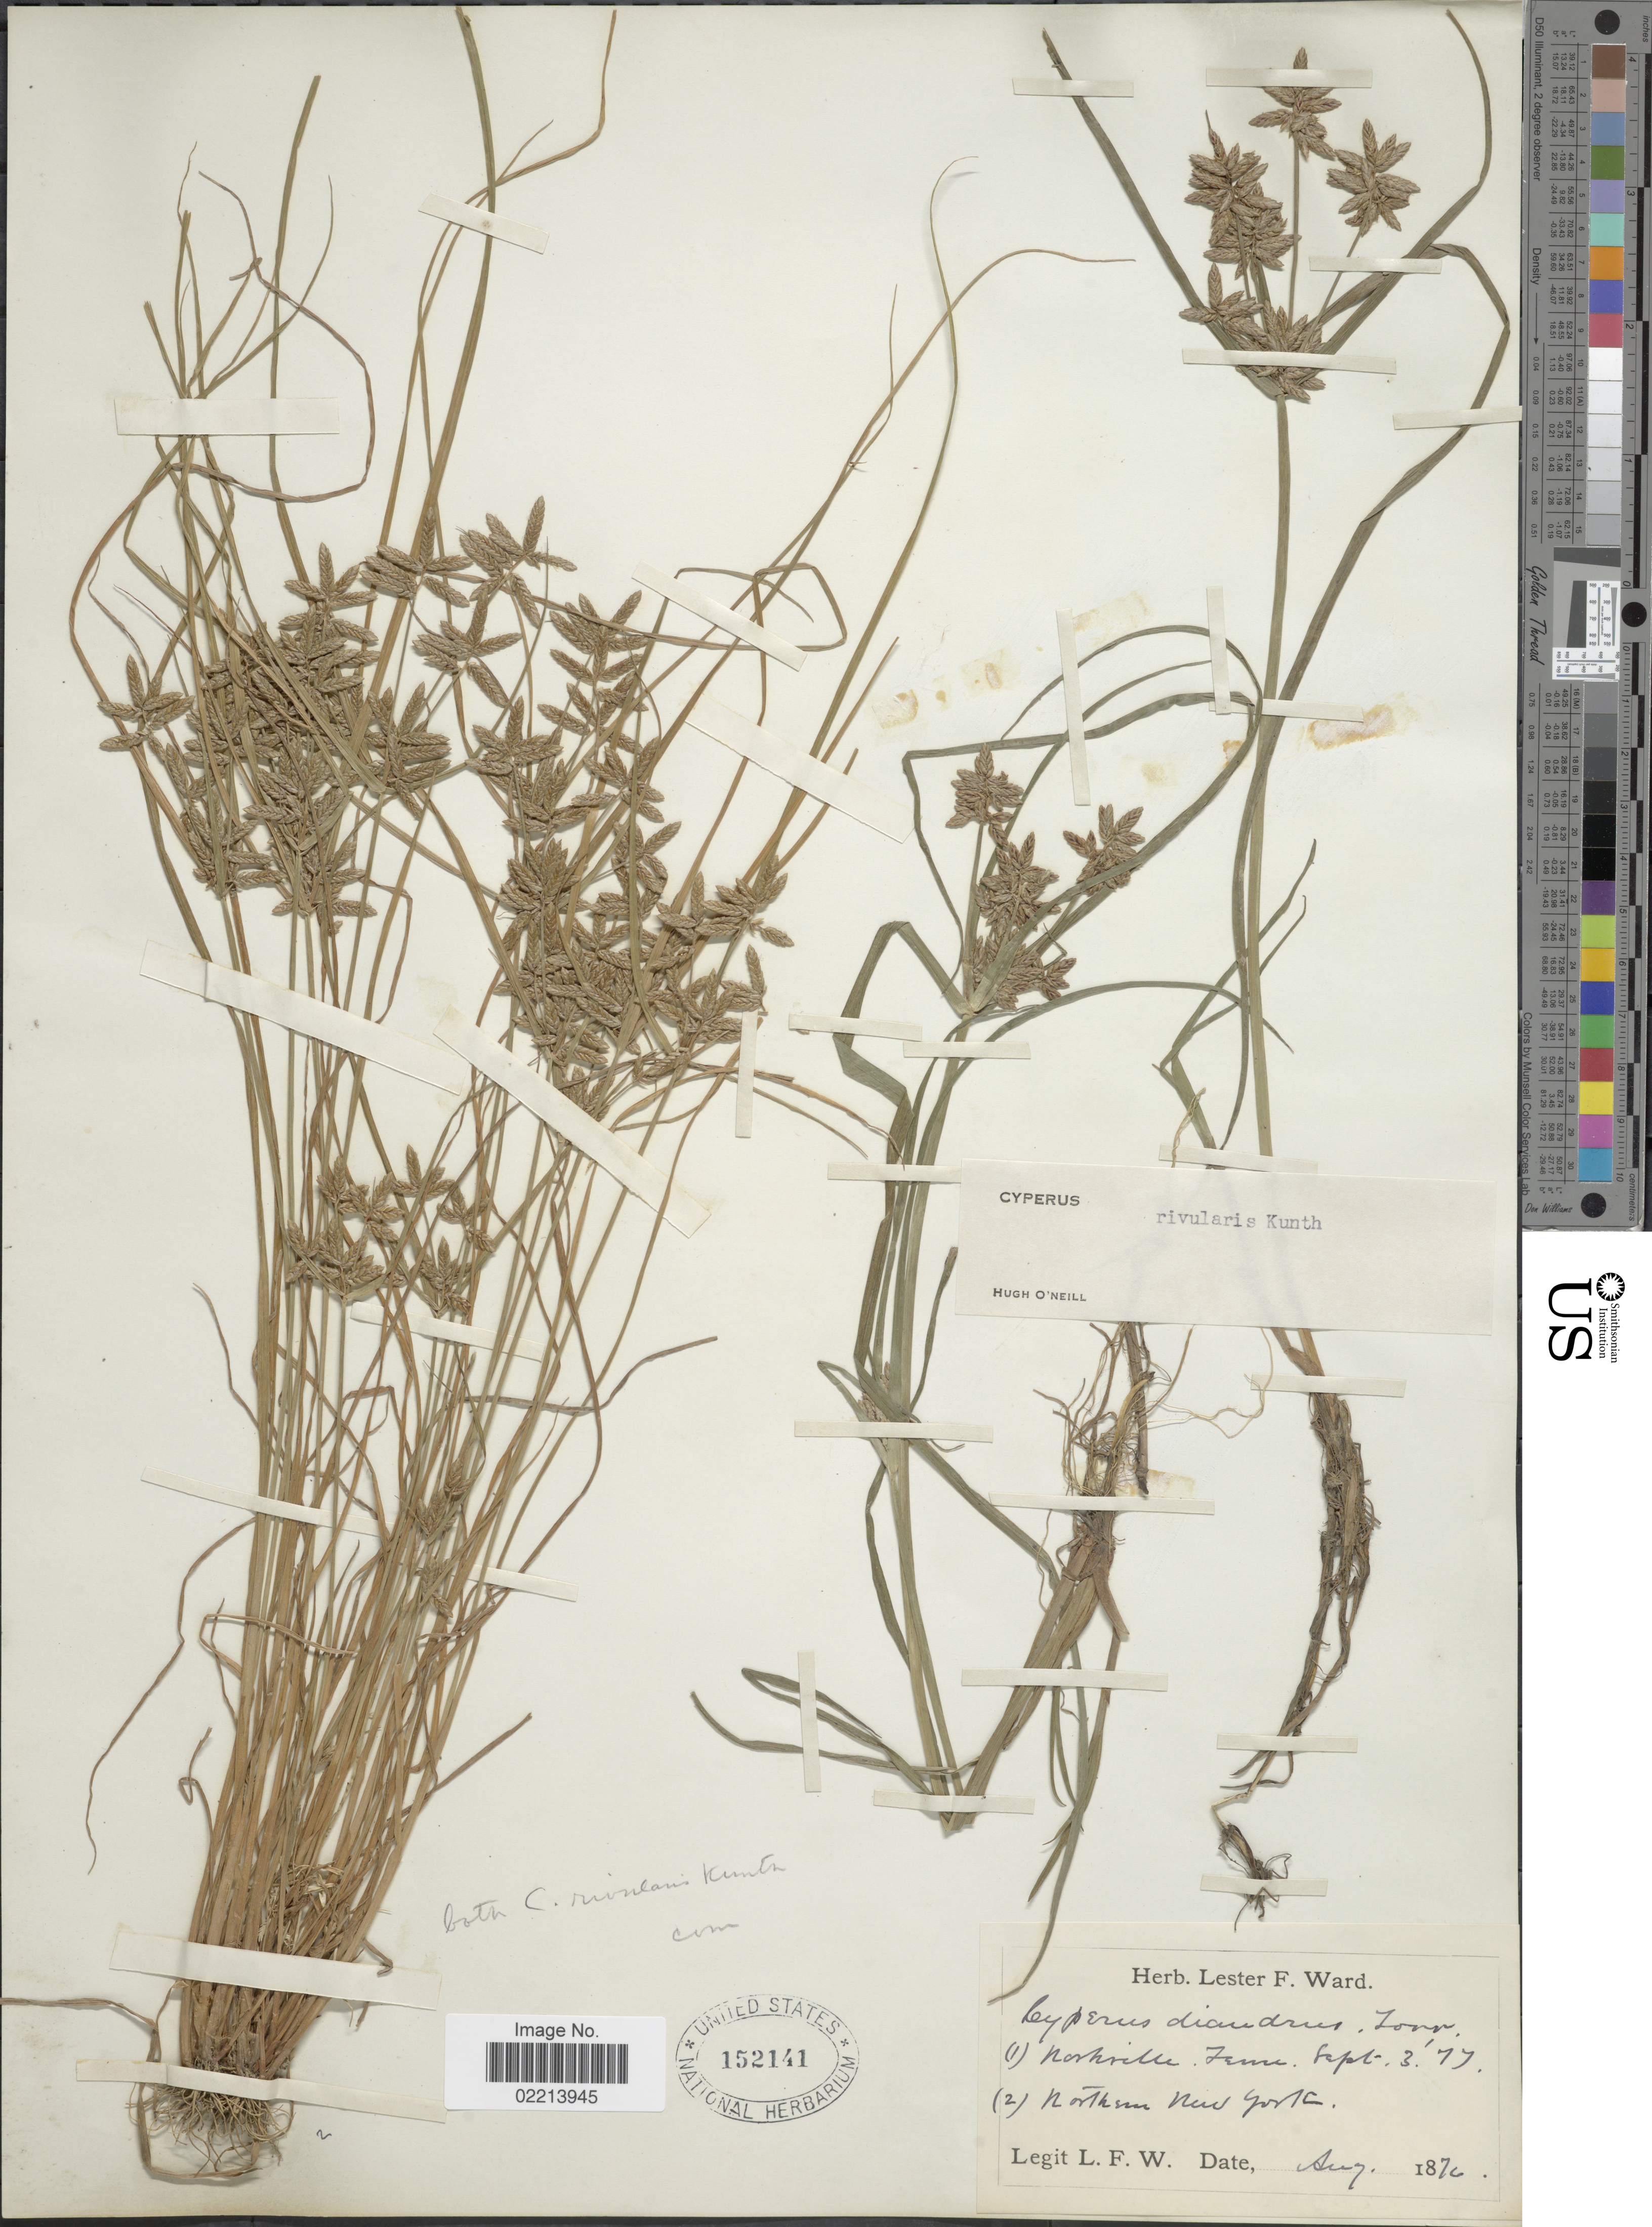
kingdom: Plantae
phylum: Tracheophyta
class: Liliopsida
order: Poales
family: Cyperaceae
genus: Cyperus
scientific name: Cyperus bipartitus Torr.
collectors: L. F. Ward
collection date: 1876-08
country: United States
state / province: New York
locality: Northern New York.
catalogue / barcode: US 152141